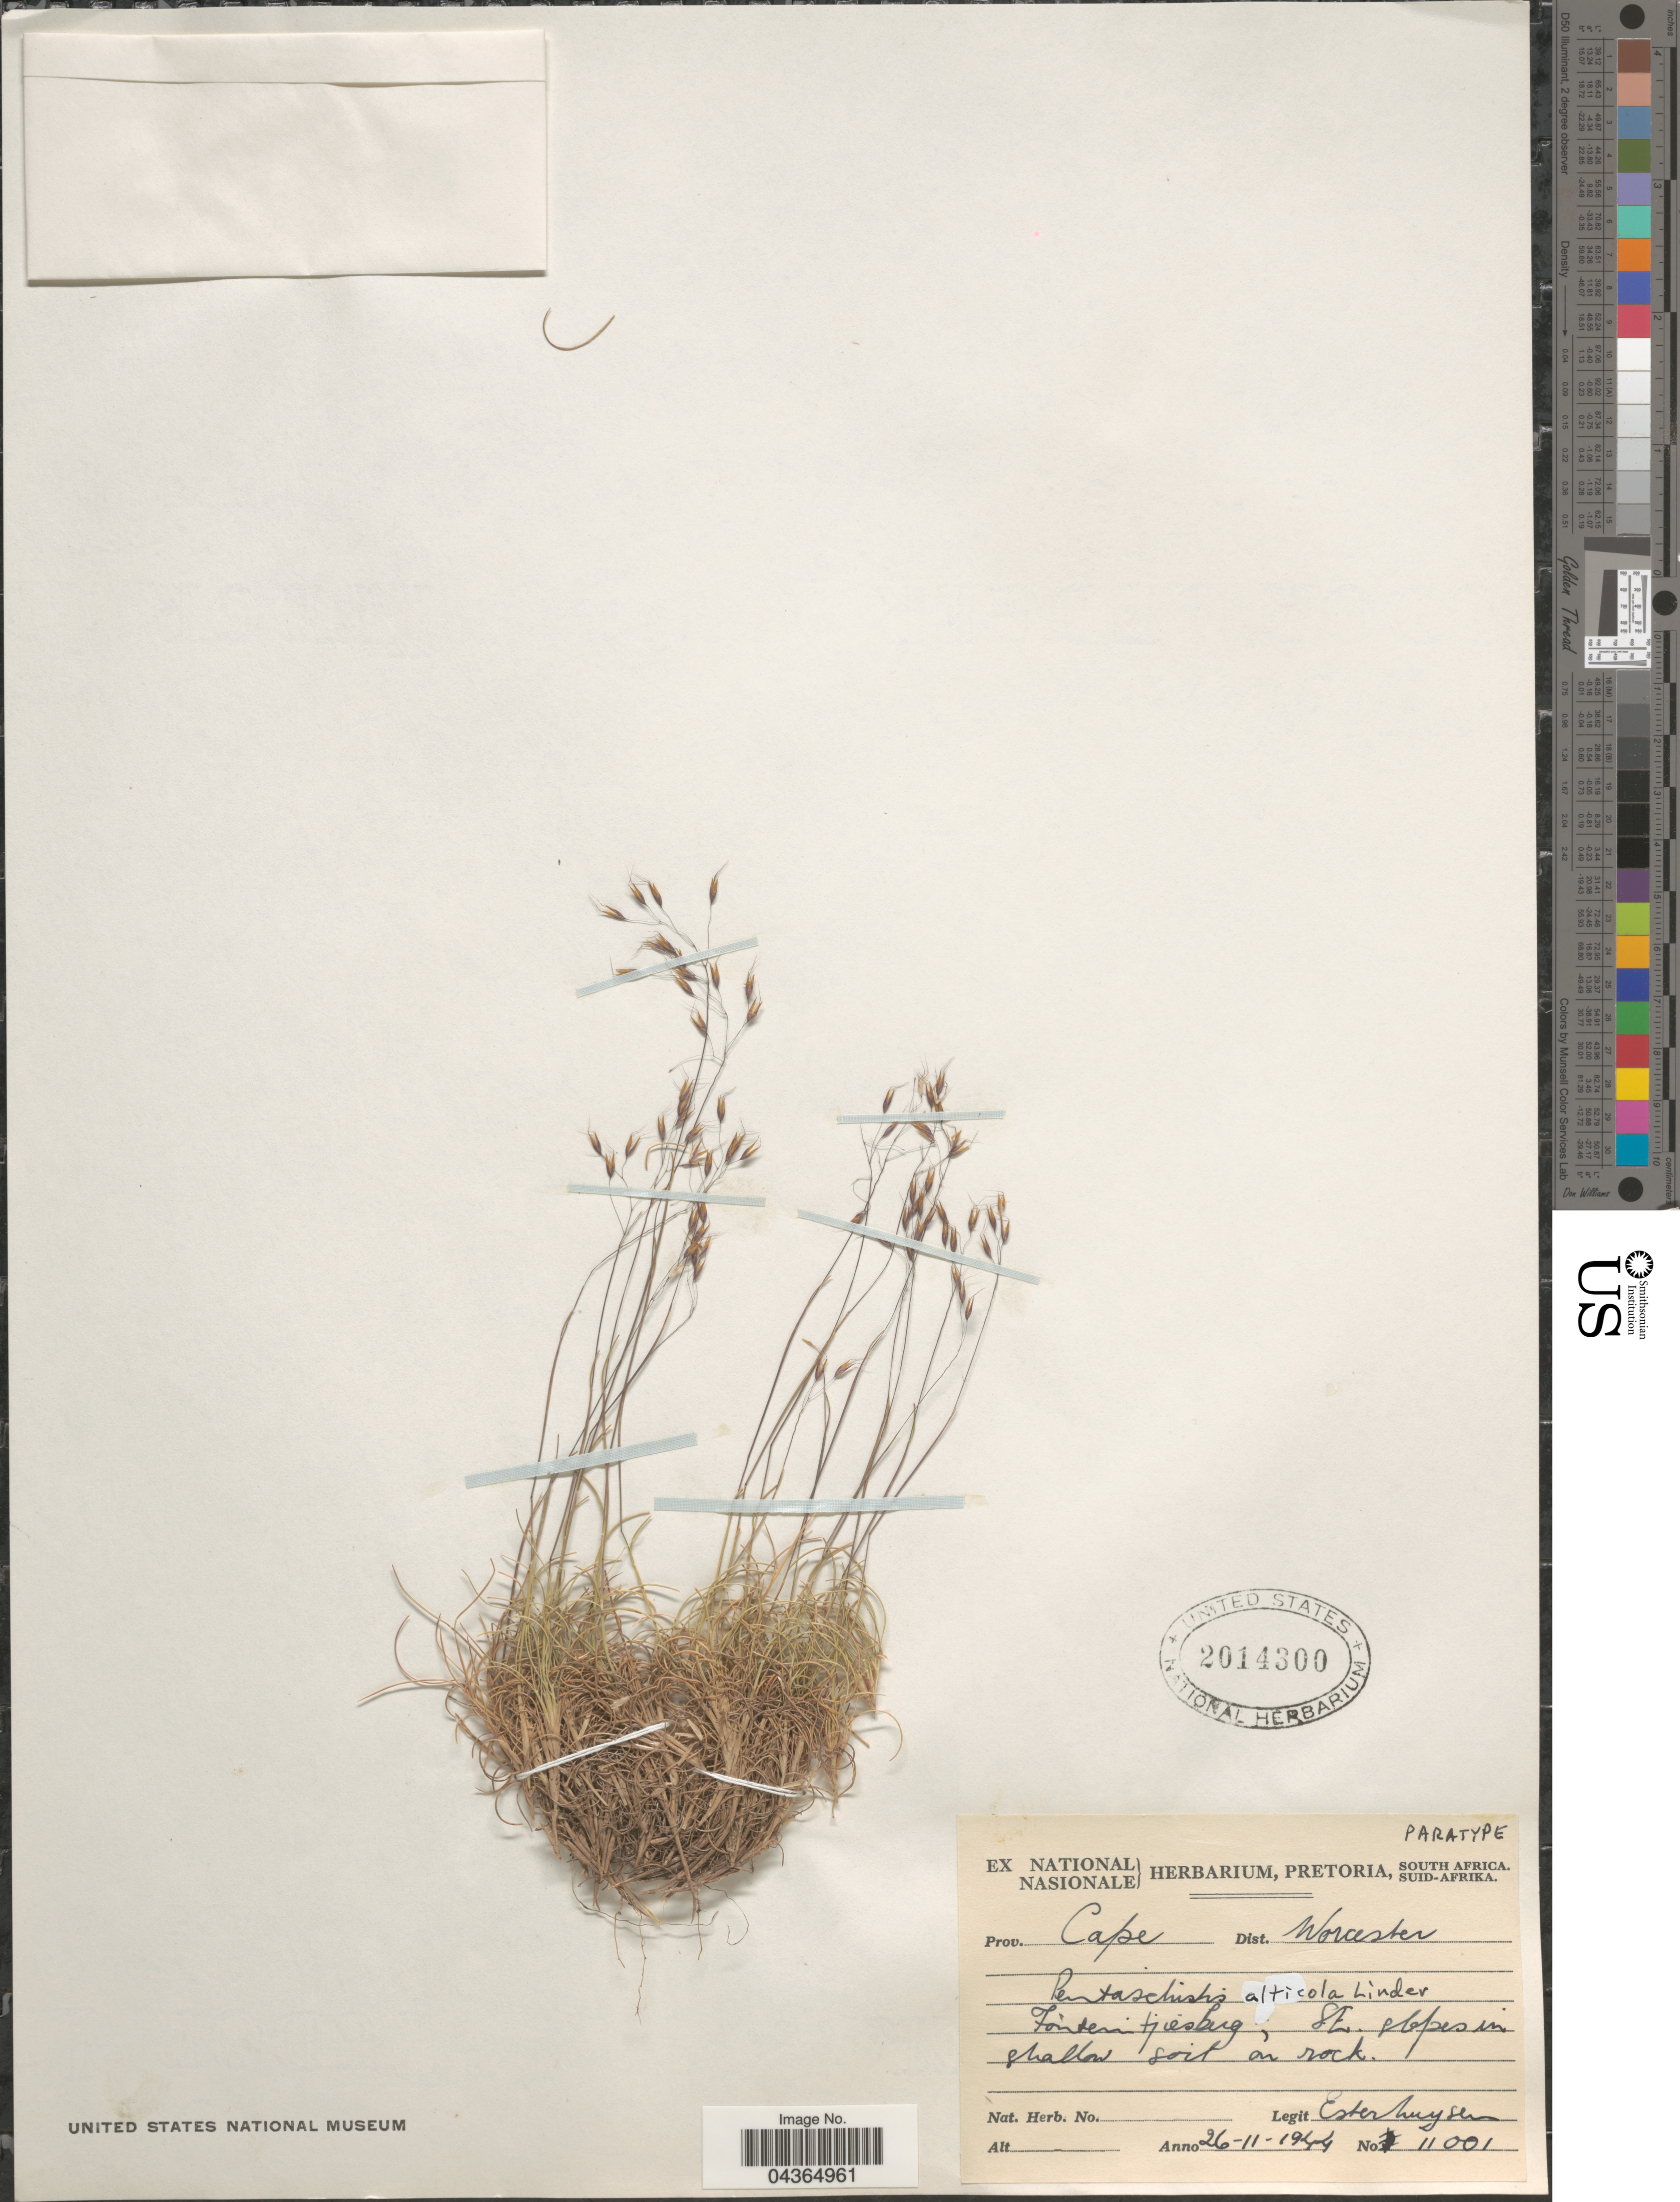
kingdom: Plantae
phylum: Tracheophyta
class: Liliopsida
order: Poales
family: Poaceae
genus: Pentameris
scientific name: Pentameris alticola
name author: (H.P. Linder) Galley & H.P. Linder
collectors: E. E. Esterhuysen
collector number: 11001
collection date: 1944-11-26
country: South Africa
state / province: Western Cape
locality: Dist. Worcester. Fonteintjesberg, S.E. slopes in shallow soil on rock.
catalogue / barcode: US 2014300